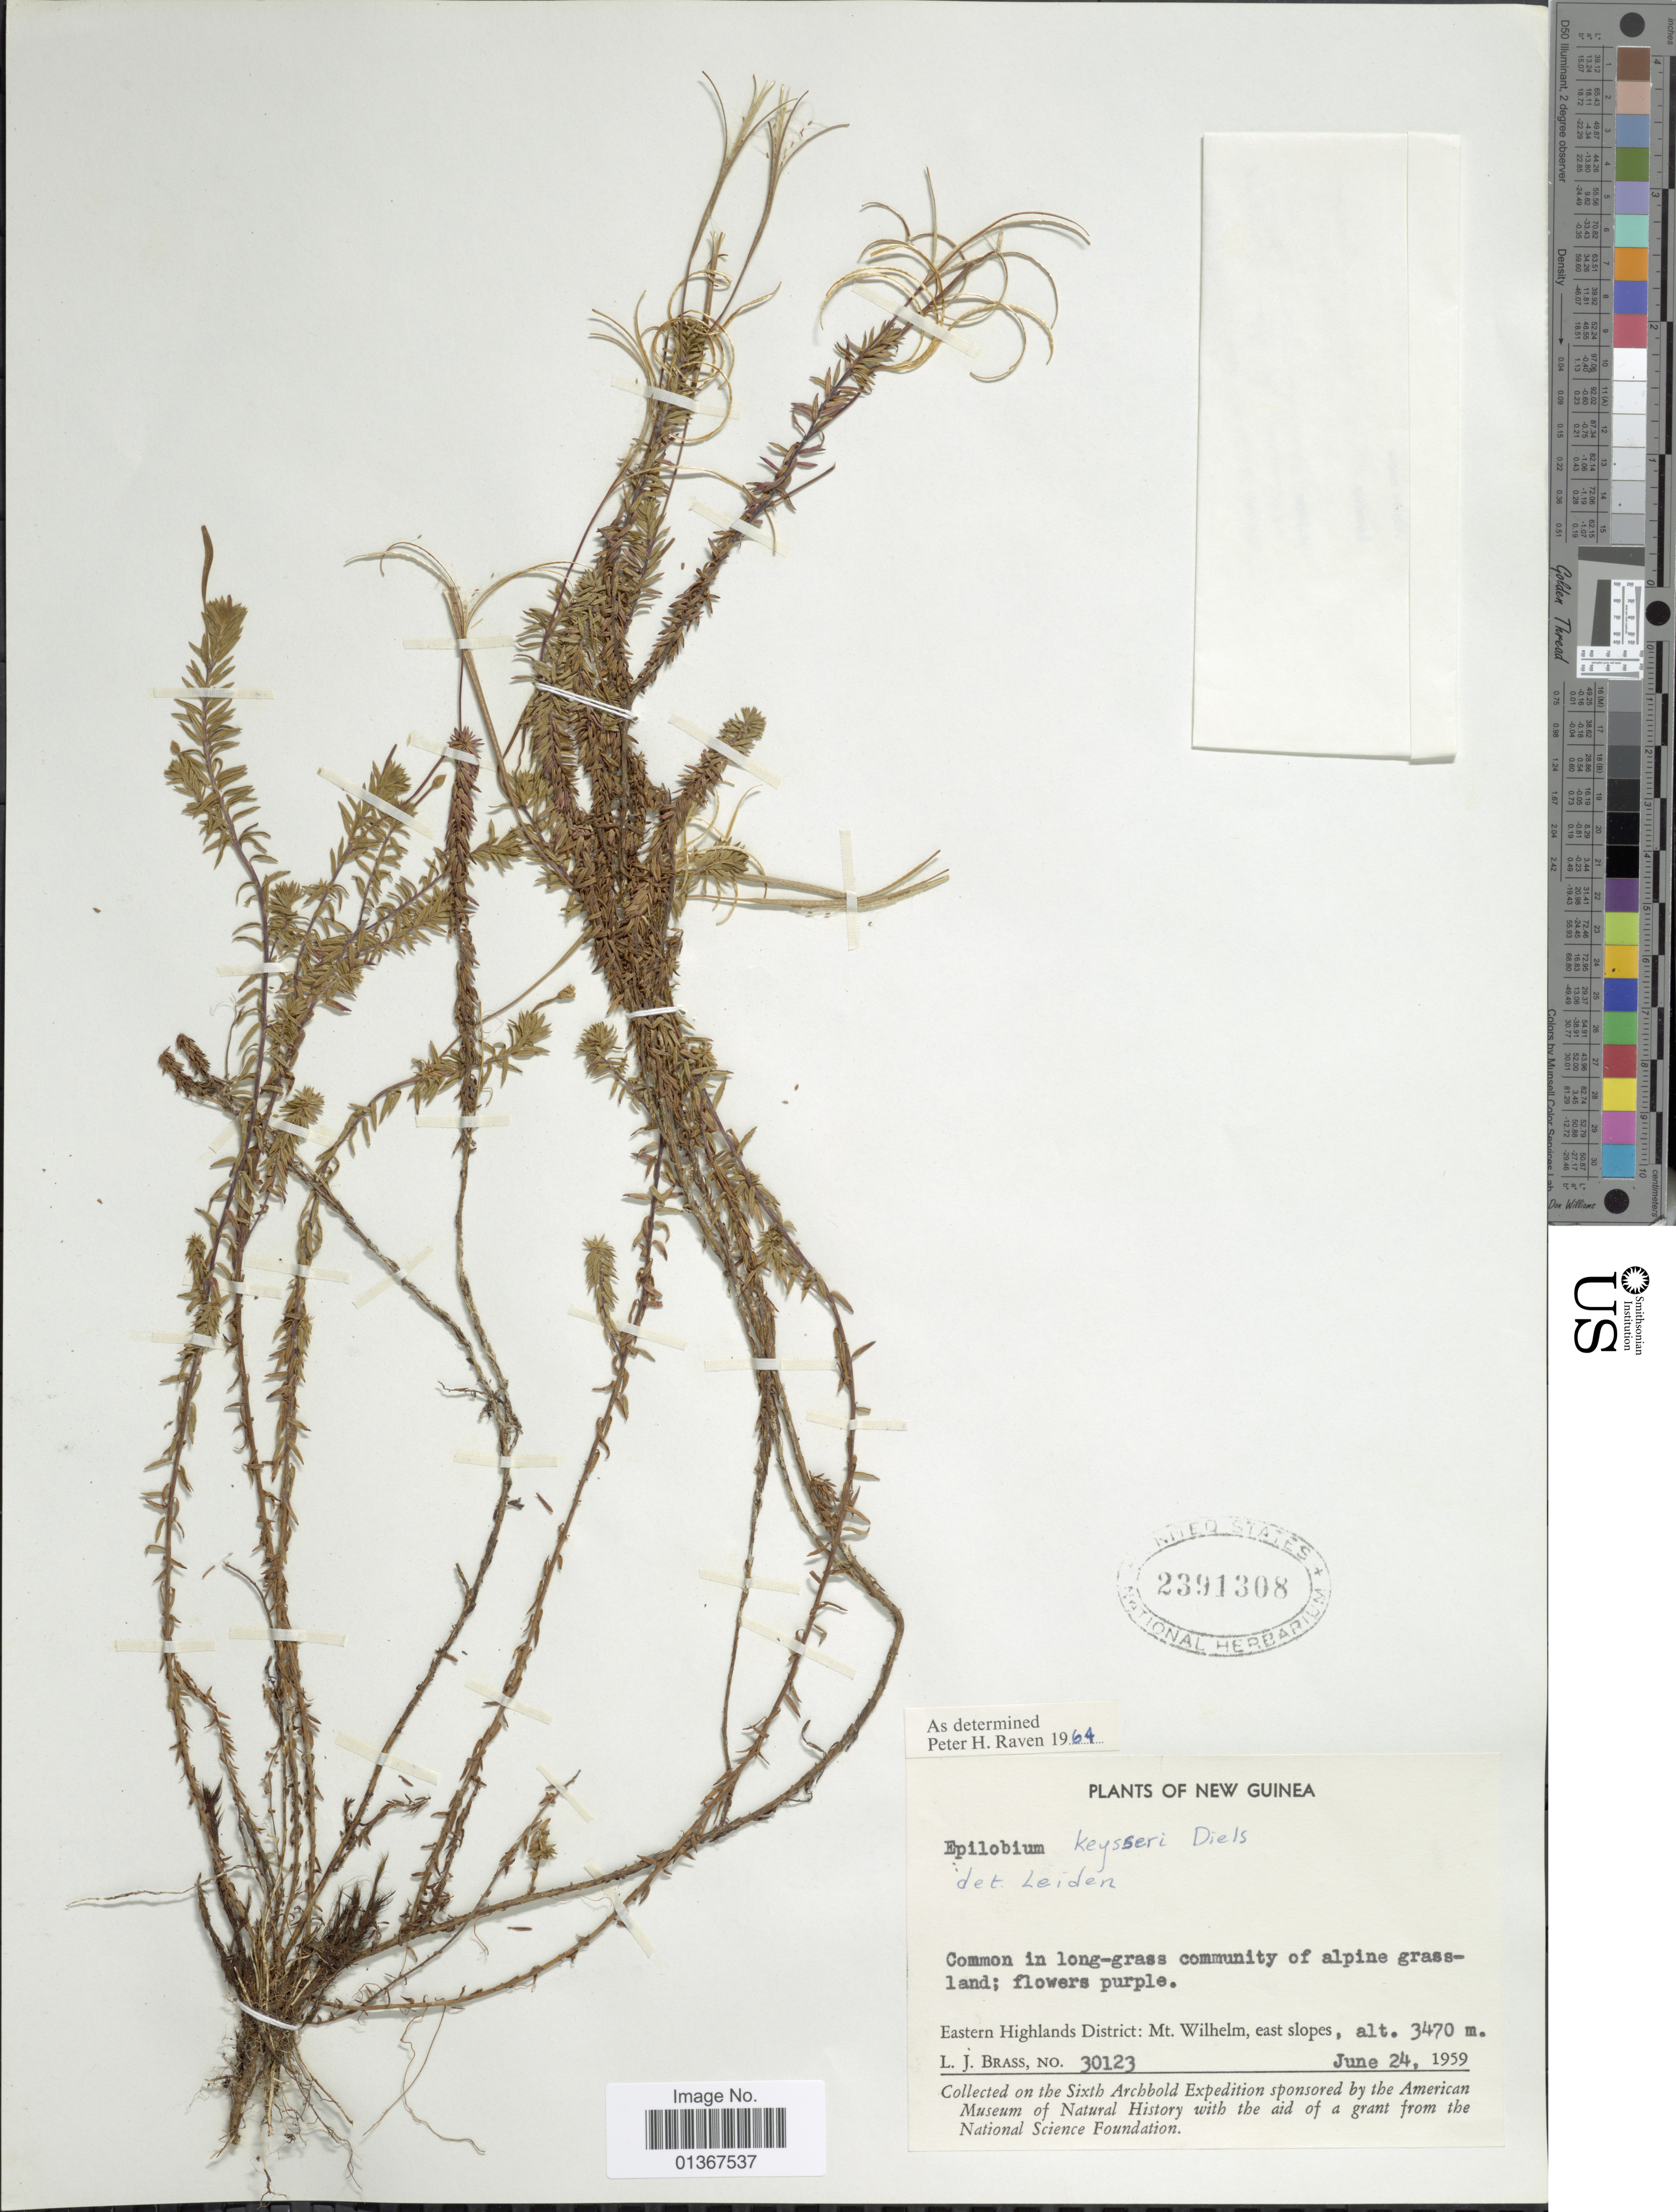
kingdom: Plantae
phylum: Tracheophyta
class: Magnoliopsida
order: Myrtales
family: Onagraceae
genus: Epilobium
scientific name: Epilobium keysseri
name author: Diels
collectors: L. J. Brass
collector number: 30123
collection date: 1959-06-24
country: Papua New Guinea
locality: Eastern Highlands District: Mt. Wilhellm, east slopes.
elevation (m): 3470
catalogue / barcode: US 2391308